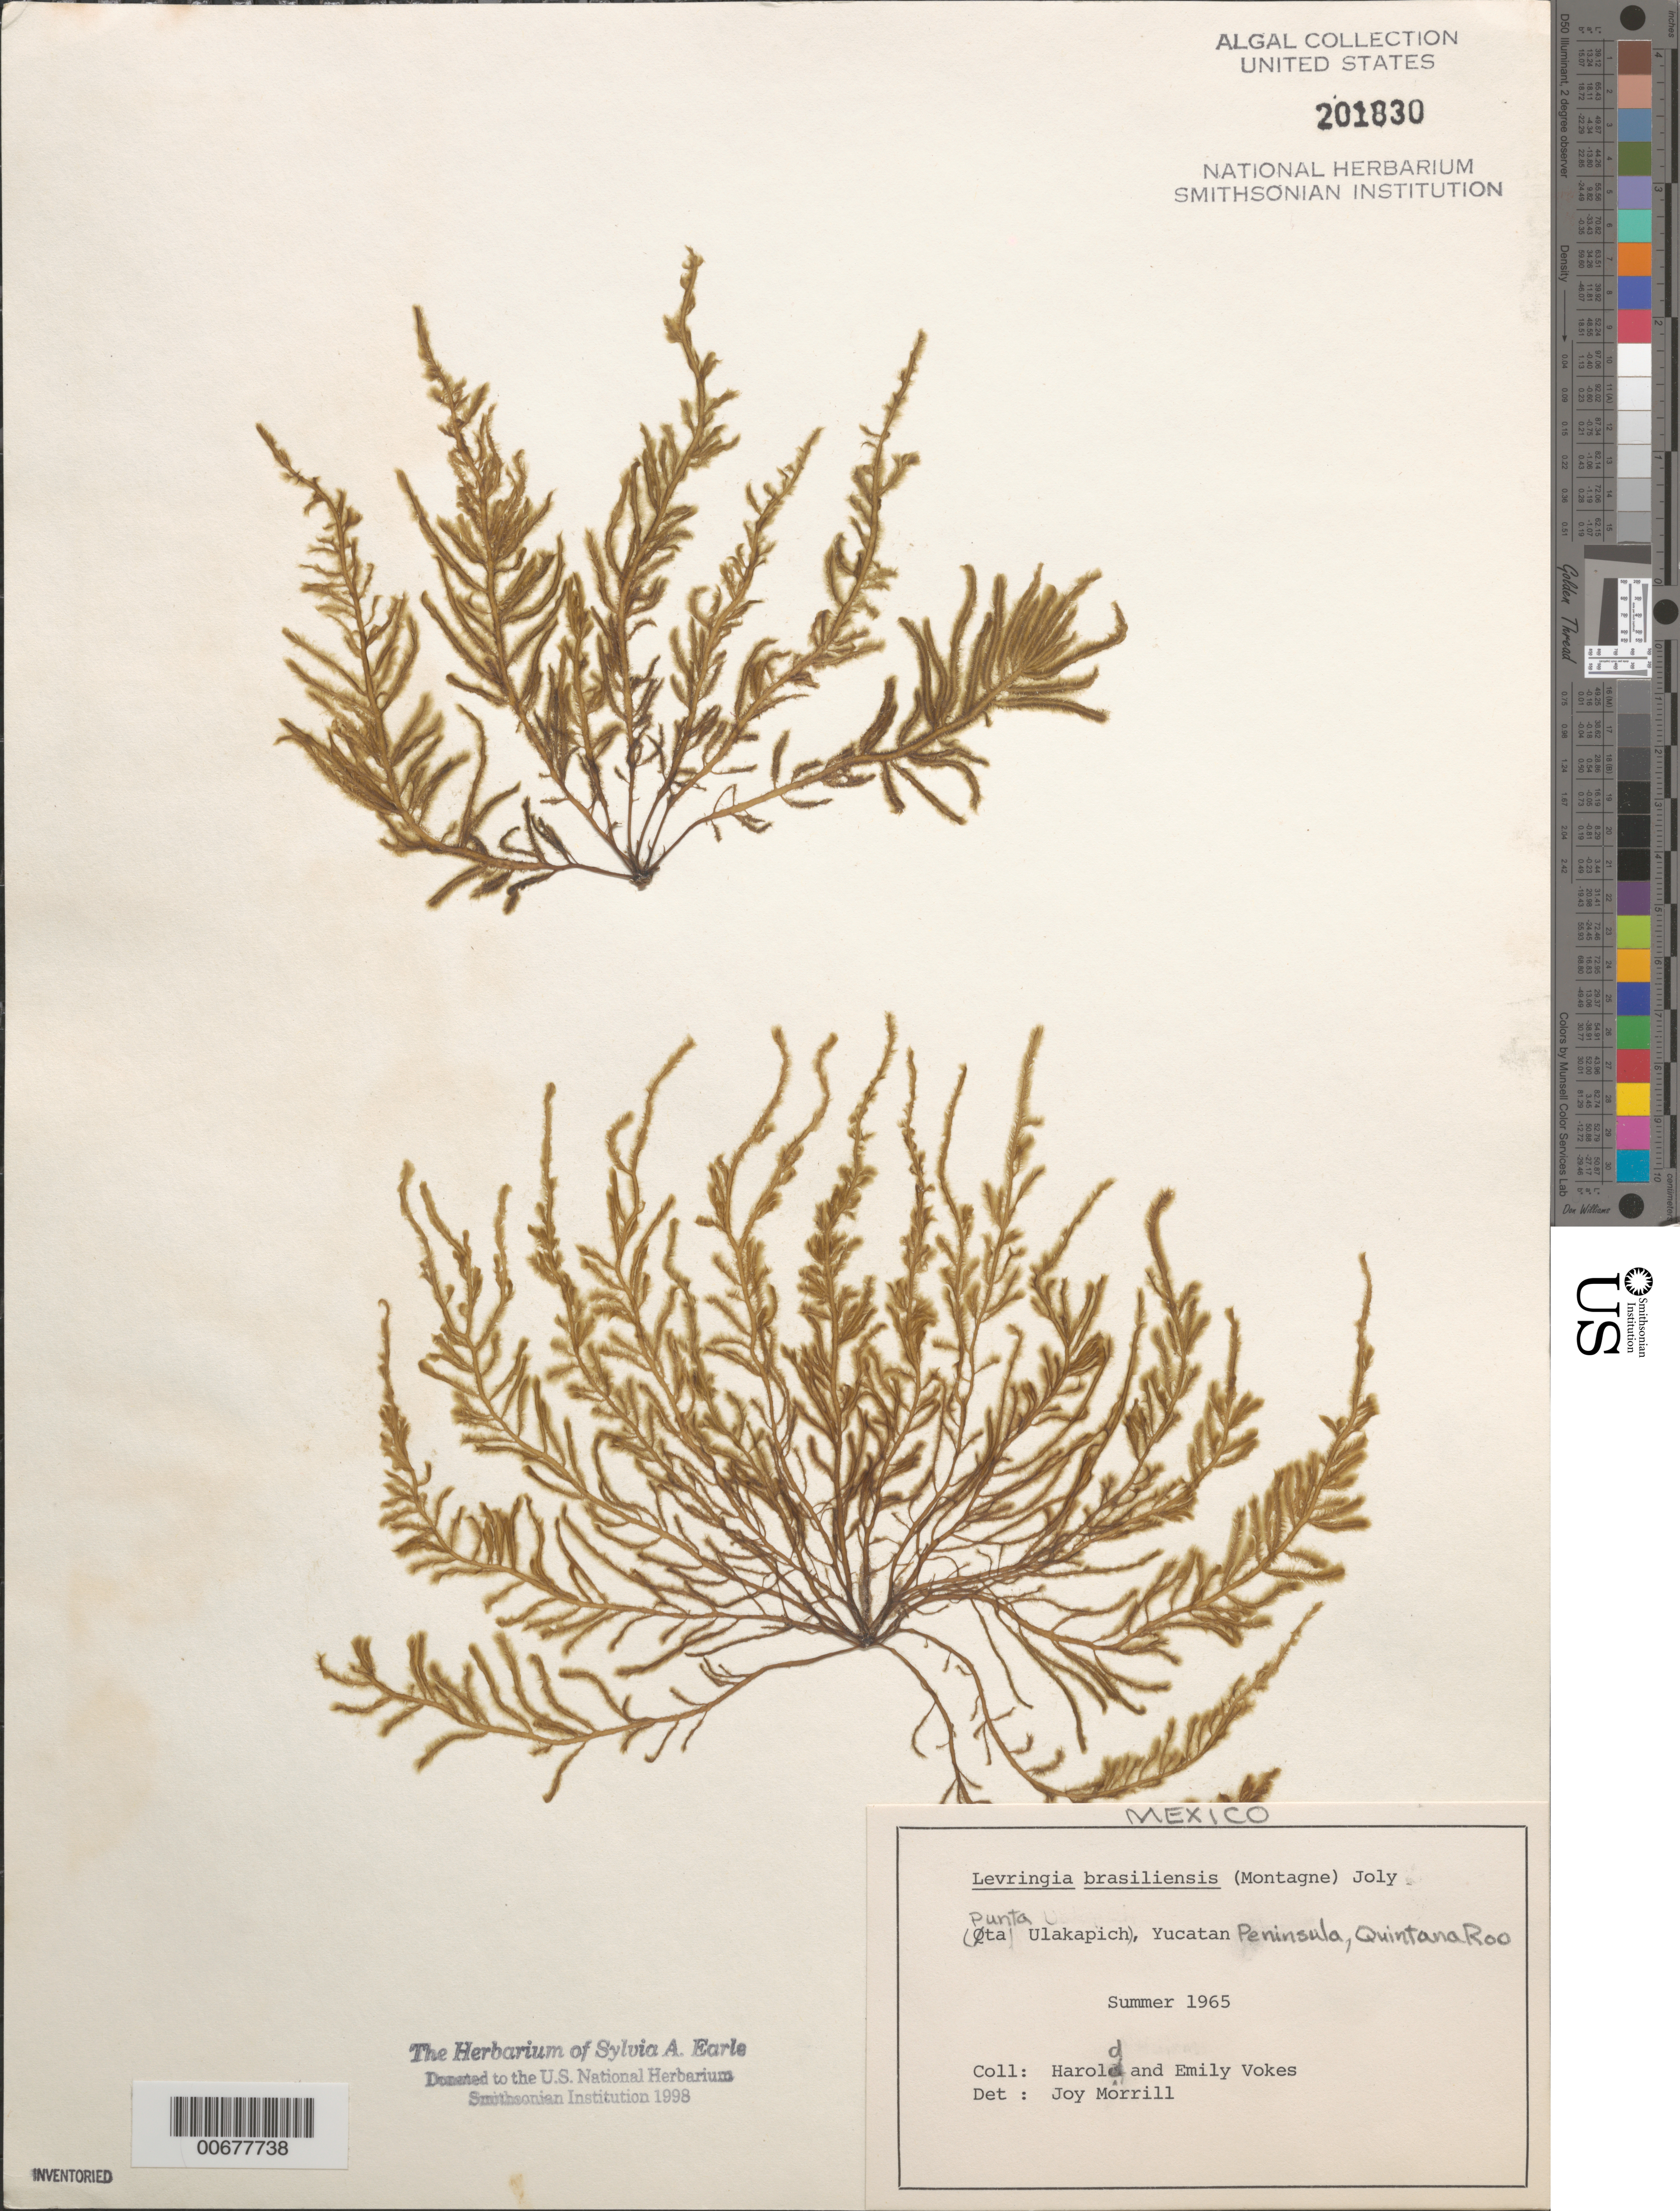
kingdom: Chromista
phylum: Ochrophyta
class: Phaeophyceae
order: Ectocarpales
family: Chordariaceae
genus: Levringia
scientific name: Levringia brasiliensis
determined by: Morrill, J.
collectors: H. Vokes & E. Vokes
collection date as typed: Sum 1965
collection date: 1965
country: Mexico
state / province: Quintana Roo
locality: Punta Ulakapich, Yucatan Peninsula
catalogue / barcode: US 201830